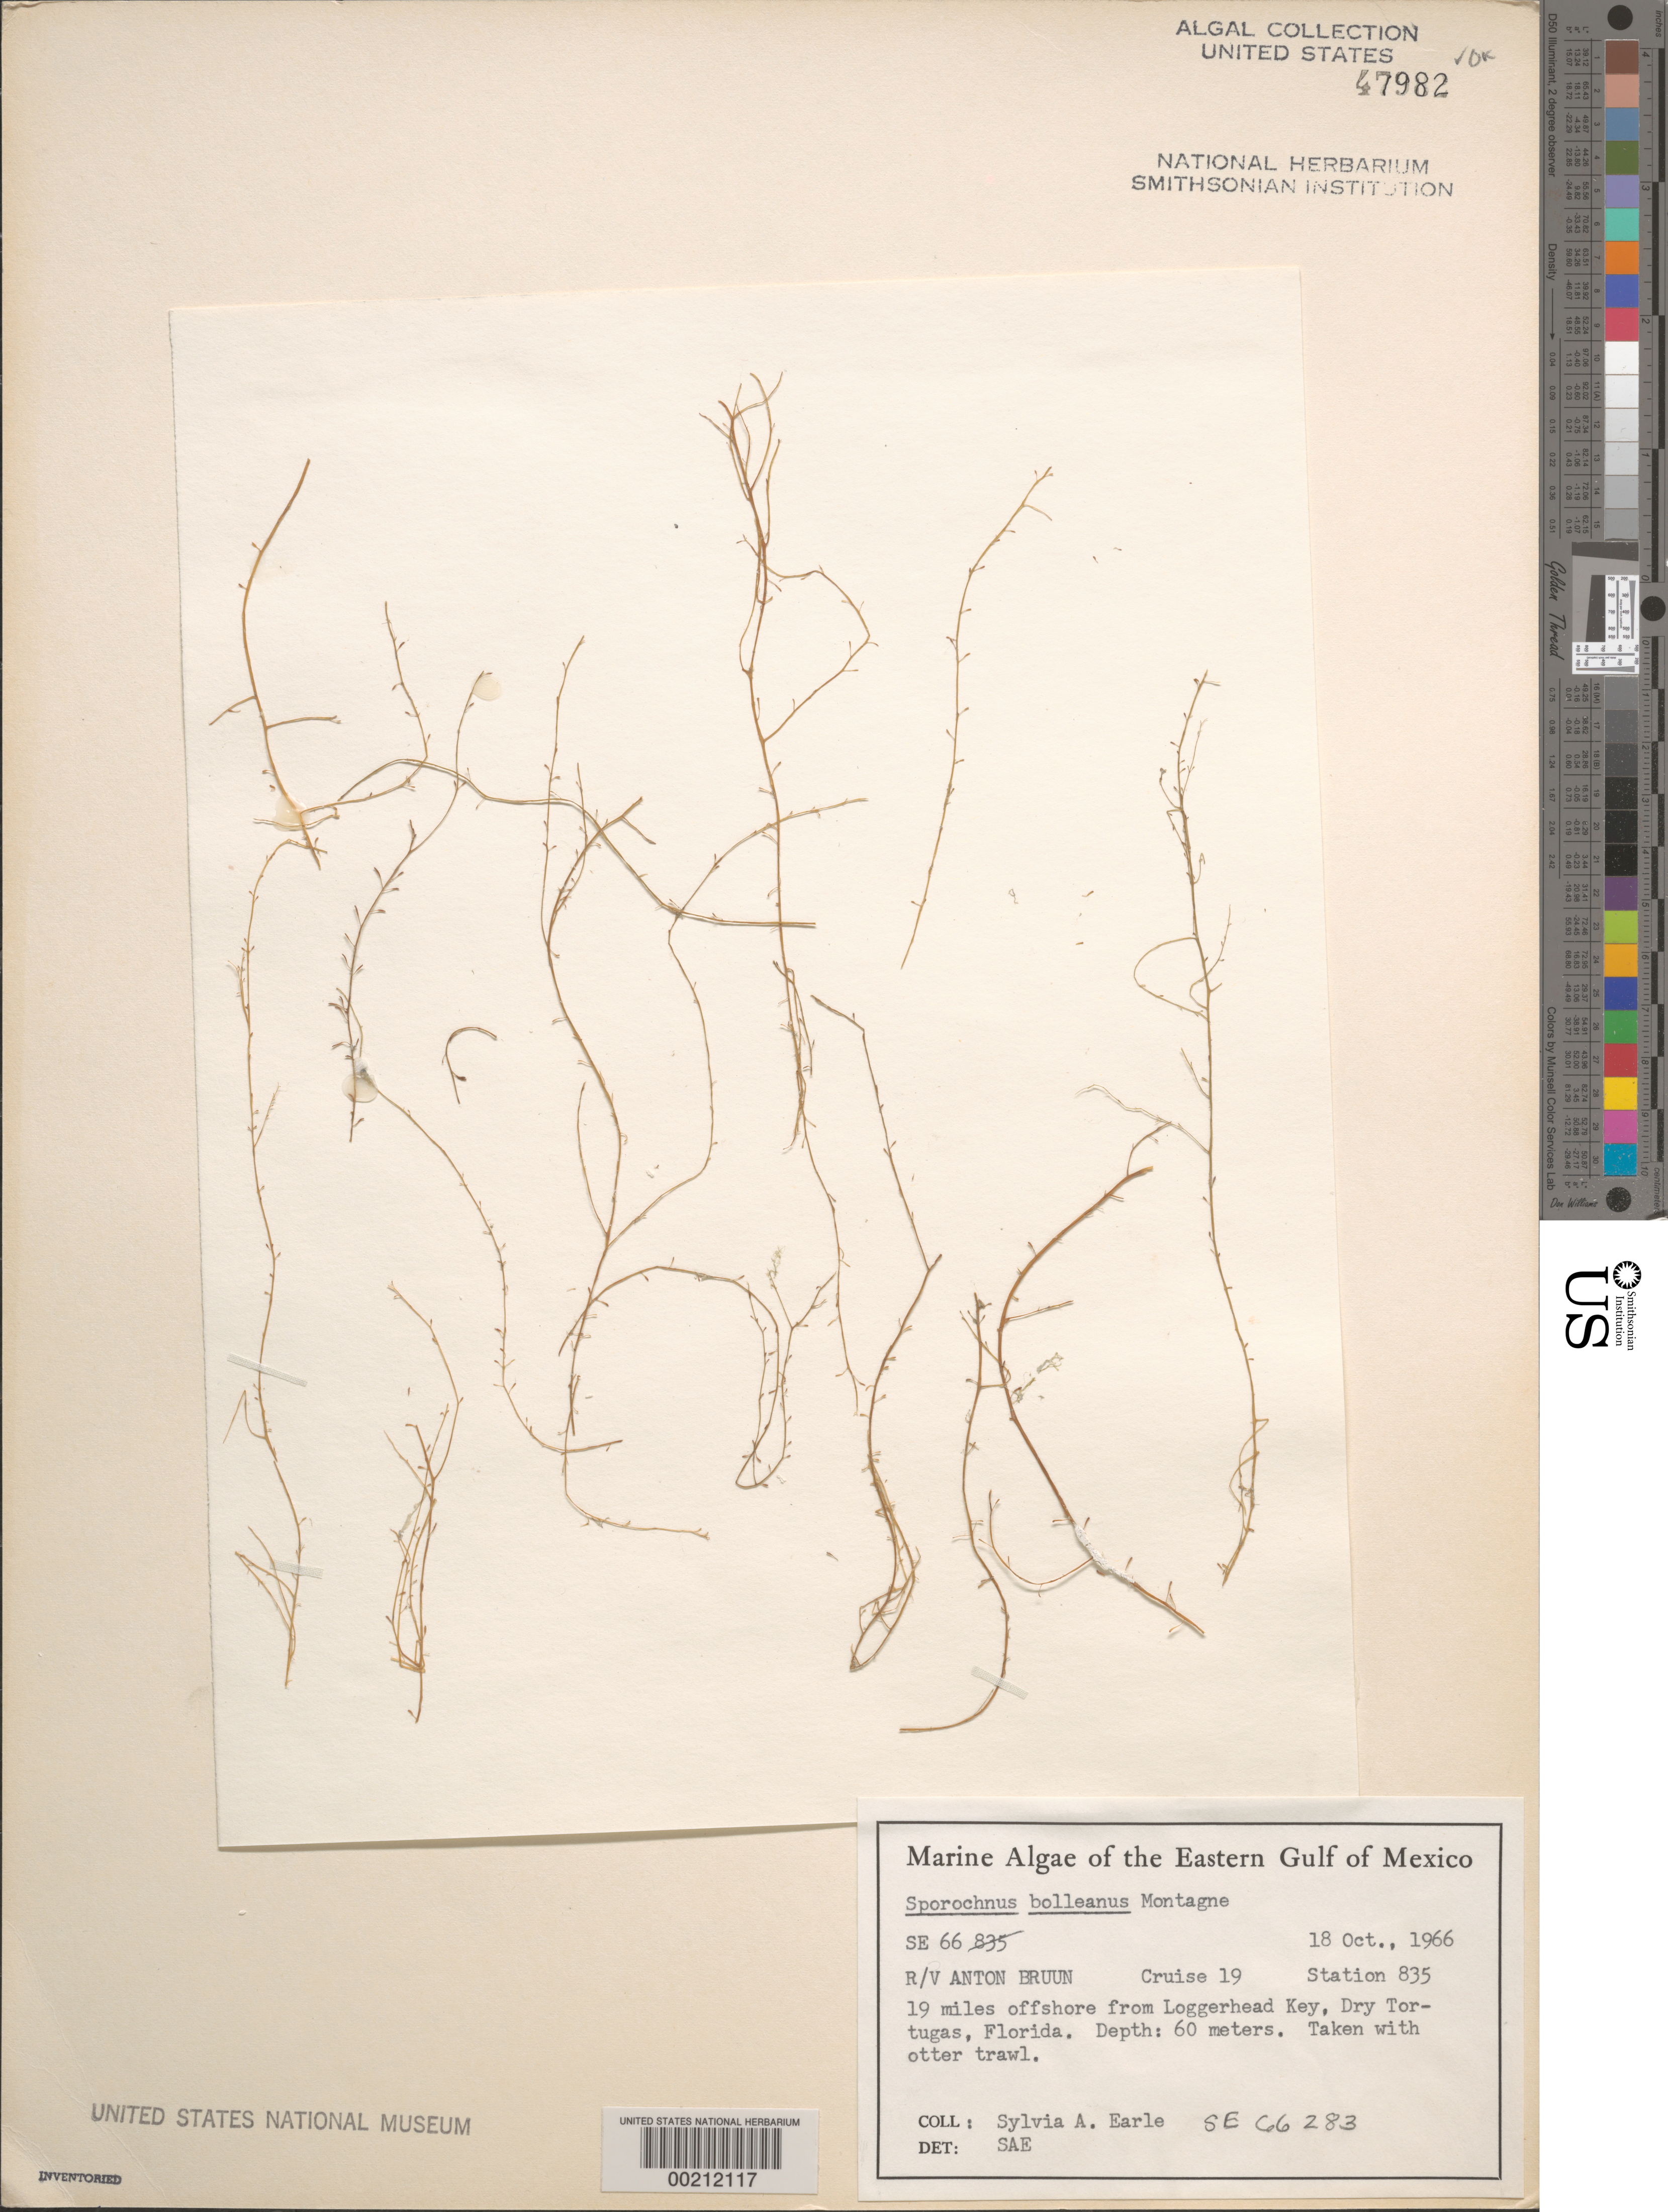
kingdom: Chromista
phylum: Ochrophyta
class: Phaeophyceae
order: Sporochnales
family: Sporochnaceae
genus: Sporochnus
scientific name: Sporochnus bolleanus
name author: Mont.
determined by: Earle, S. A.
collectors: S. A. Earle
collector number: SE 66283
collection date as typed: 18 Oct 1966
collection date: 1966-10-18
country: United States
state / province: Florida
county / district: Monroe County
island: Dry Tortugas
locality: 19 miles off Loggerhead Key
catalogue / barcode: US 47982